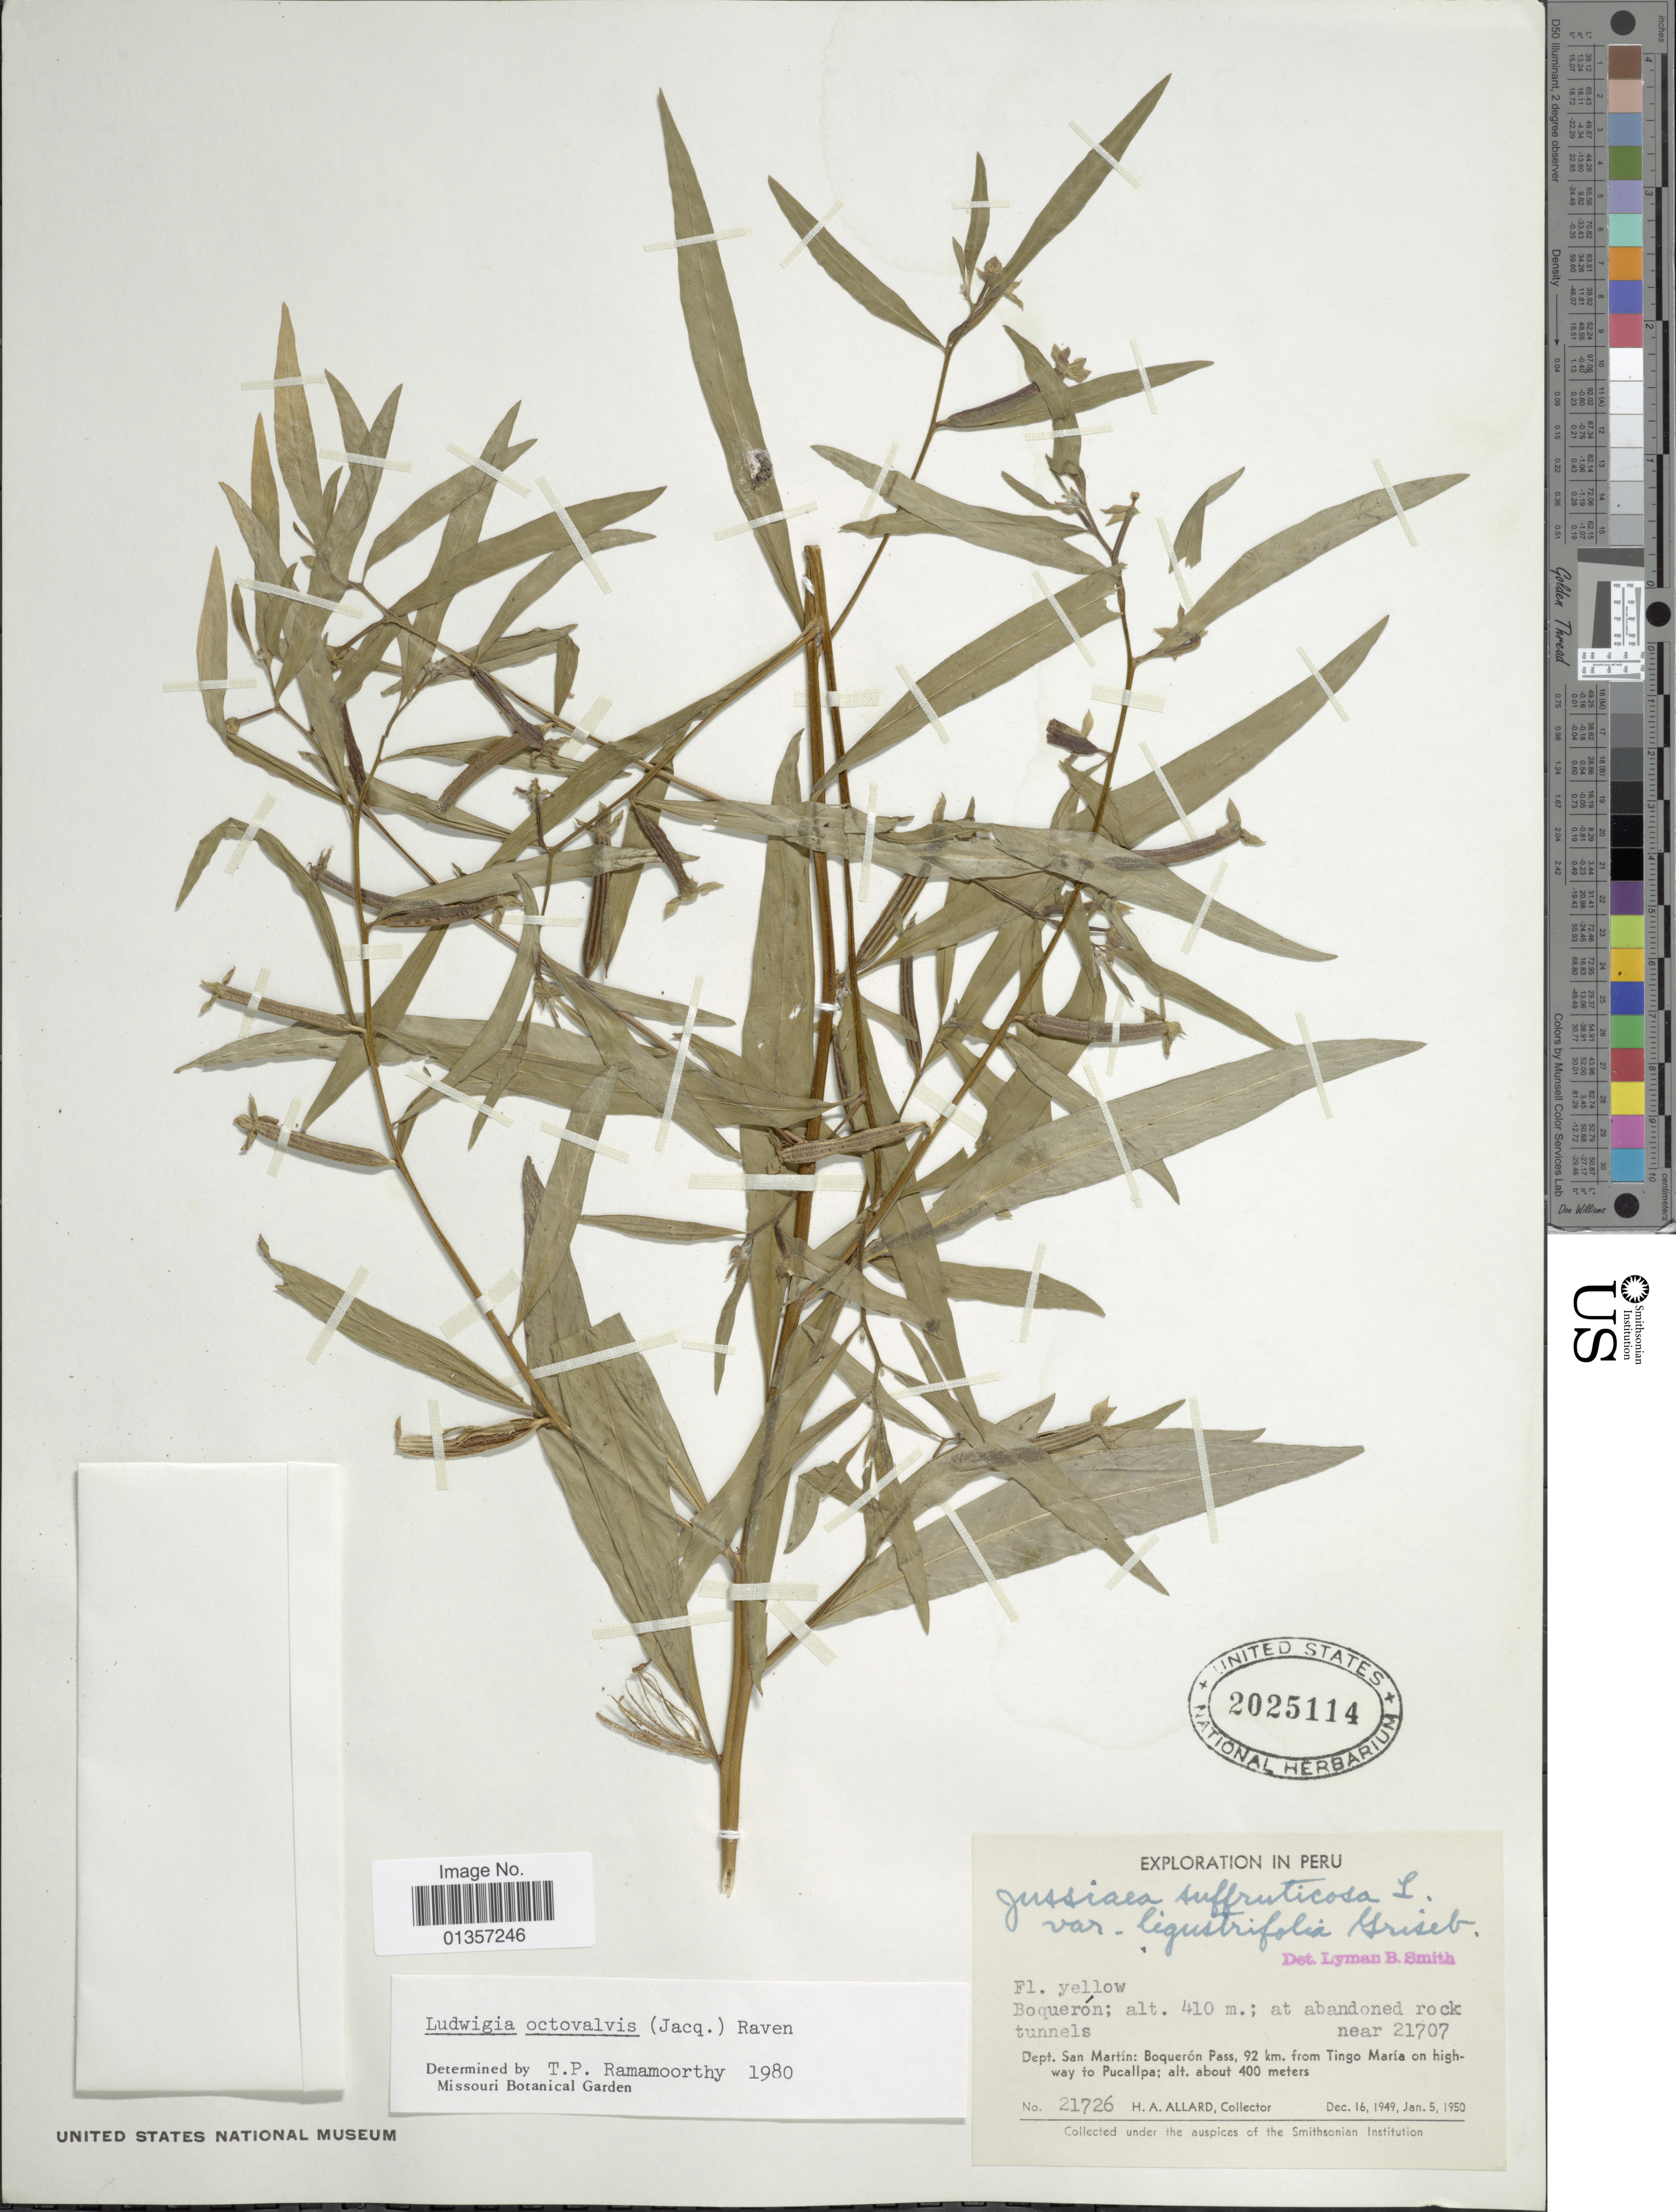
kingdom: Plantae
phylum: Tracheophyta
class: Magnoliopsida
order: Myrtales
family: Onagraceae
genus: Ludwigia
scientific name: Ludwigia octovalvis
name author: (Jacq.) P.H. Raven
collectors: H. A. Allard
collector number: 21726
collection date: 1949-12-16/1950-01-05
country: Peru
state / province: San Martín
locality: Boquerón Pass, 92 km. from Tingo María on highway to Pucallpa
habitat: at abandoned rock tunnels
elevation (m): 400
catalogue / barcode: US 2025114